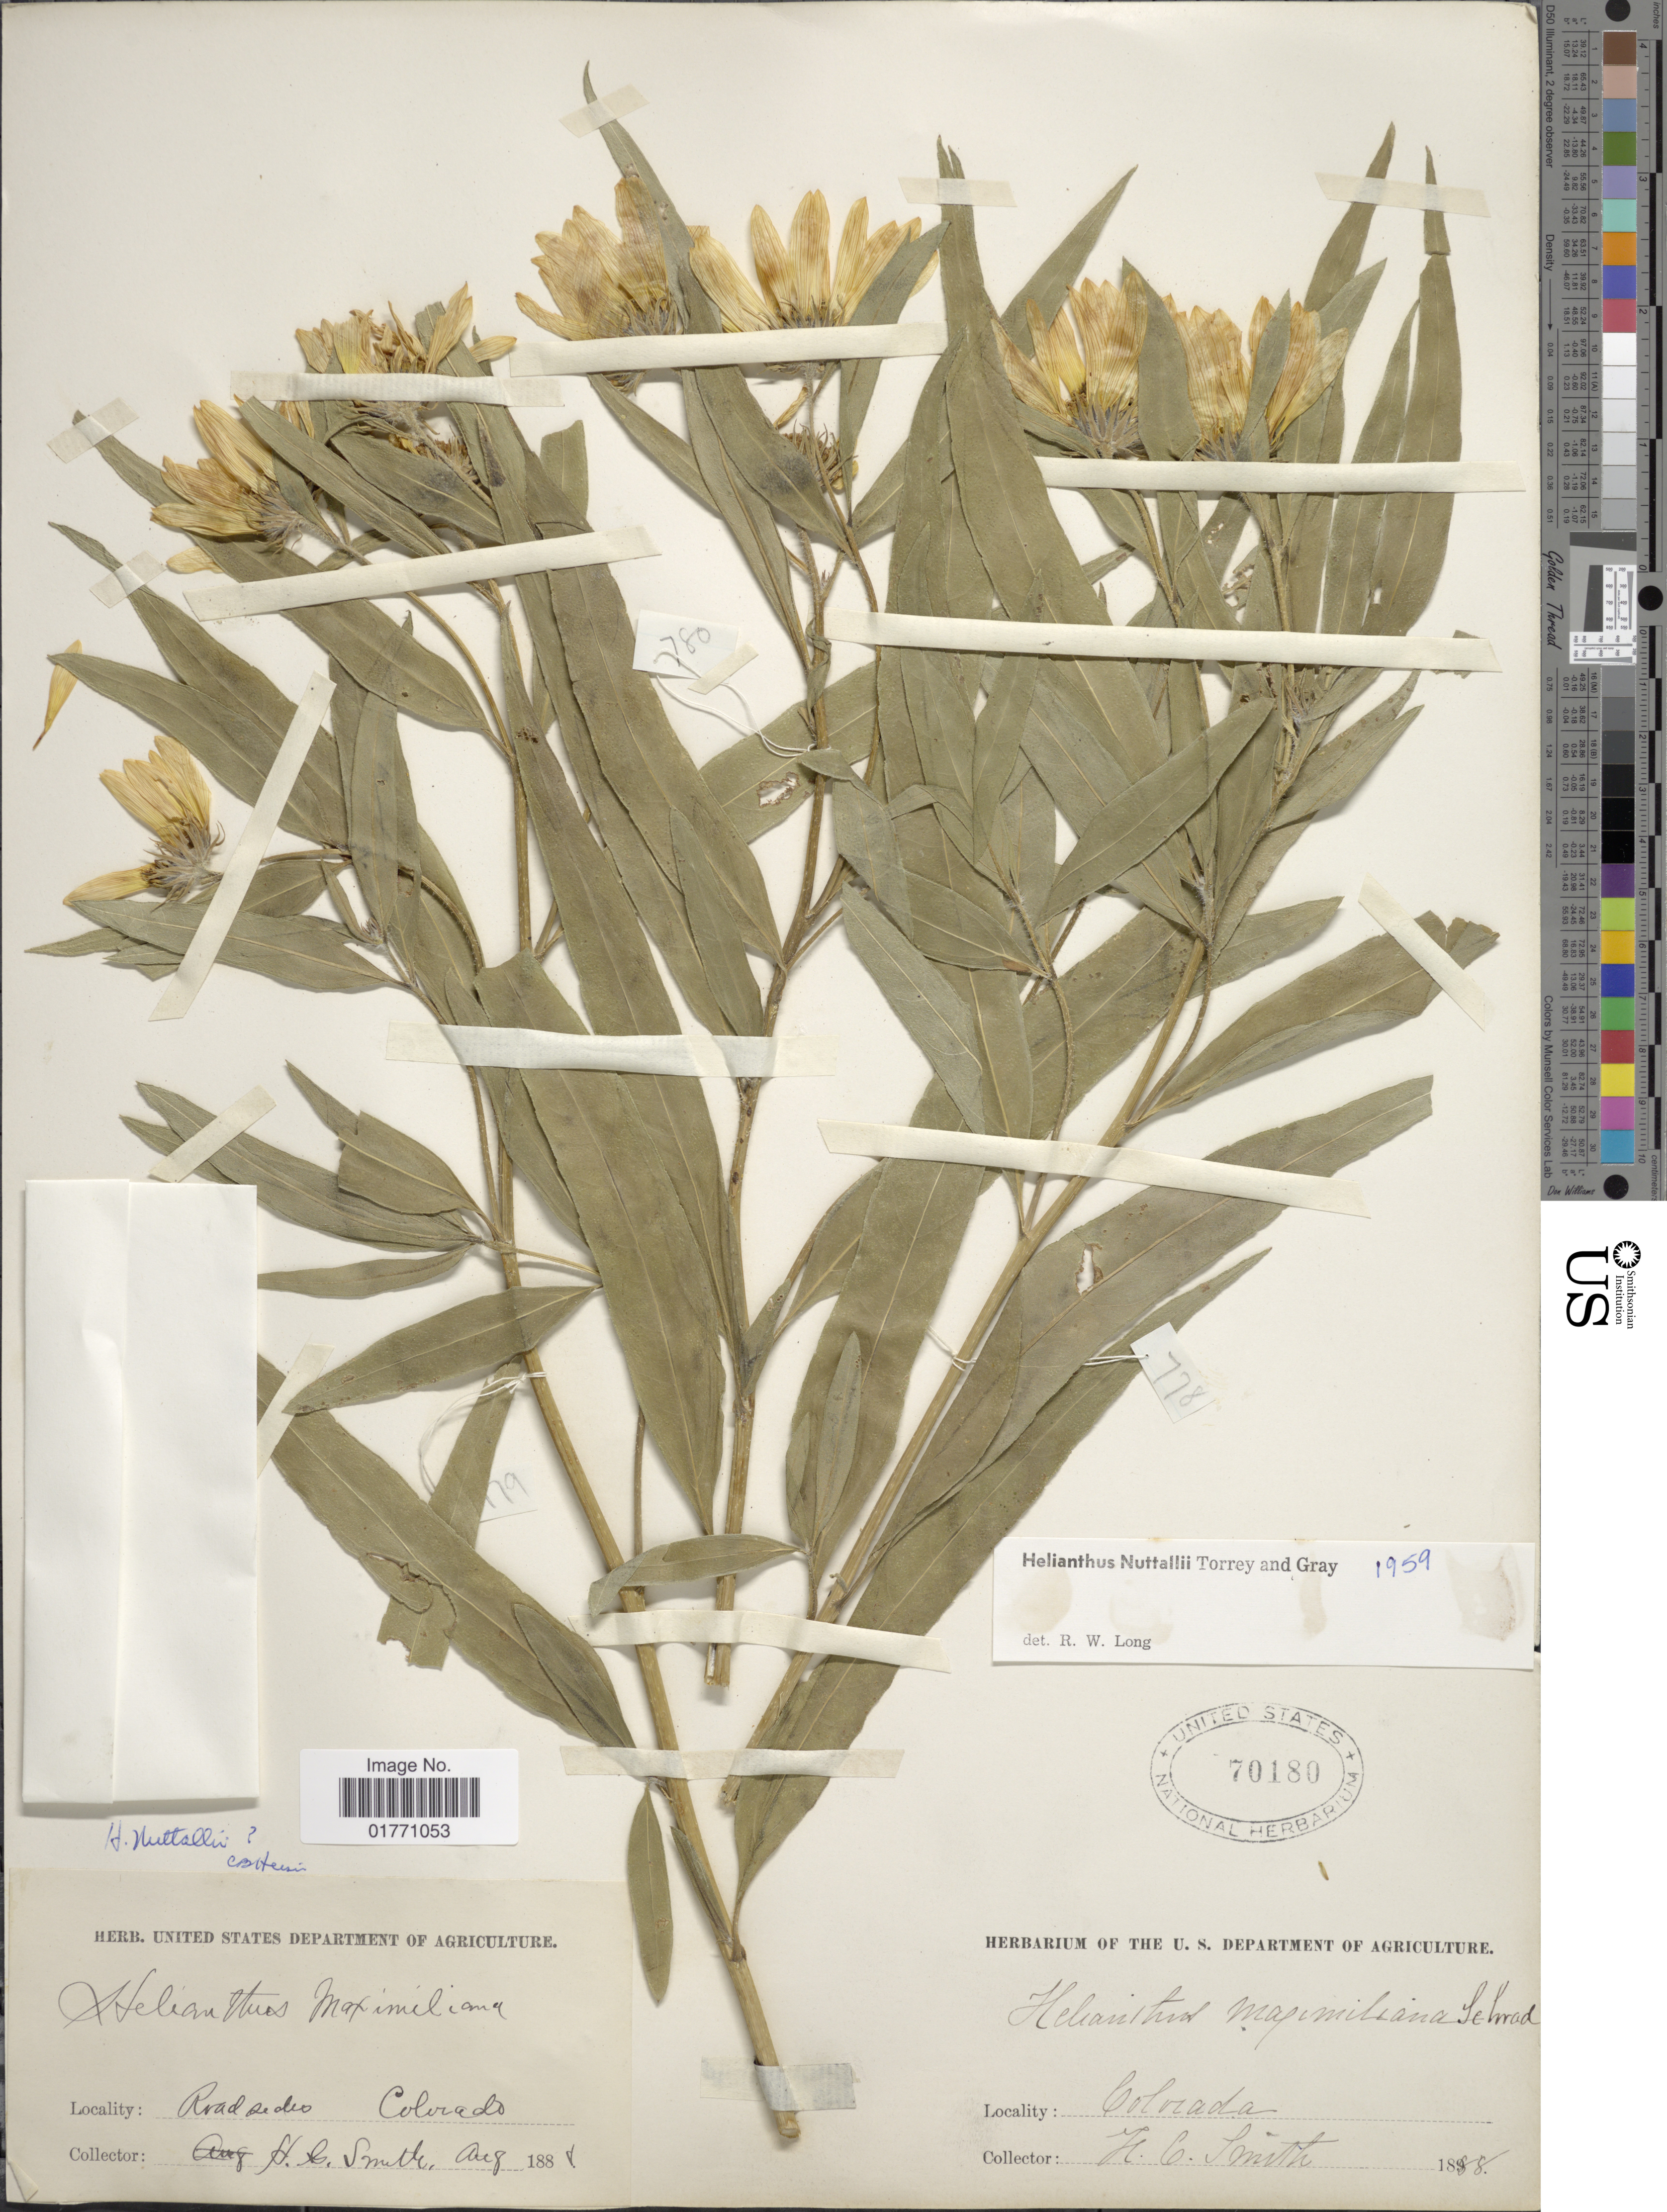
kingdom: Plantae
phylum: Tracheophyta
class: Magnoliopsida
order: Asterales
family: Asteraceae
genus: Helianthus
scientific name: Helianthus nuttallii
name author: Torr. & A. Gray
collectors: H. Smith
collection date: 1888-08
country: United States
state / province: Colorado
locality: Roadsides.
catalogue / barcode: US 70180